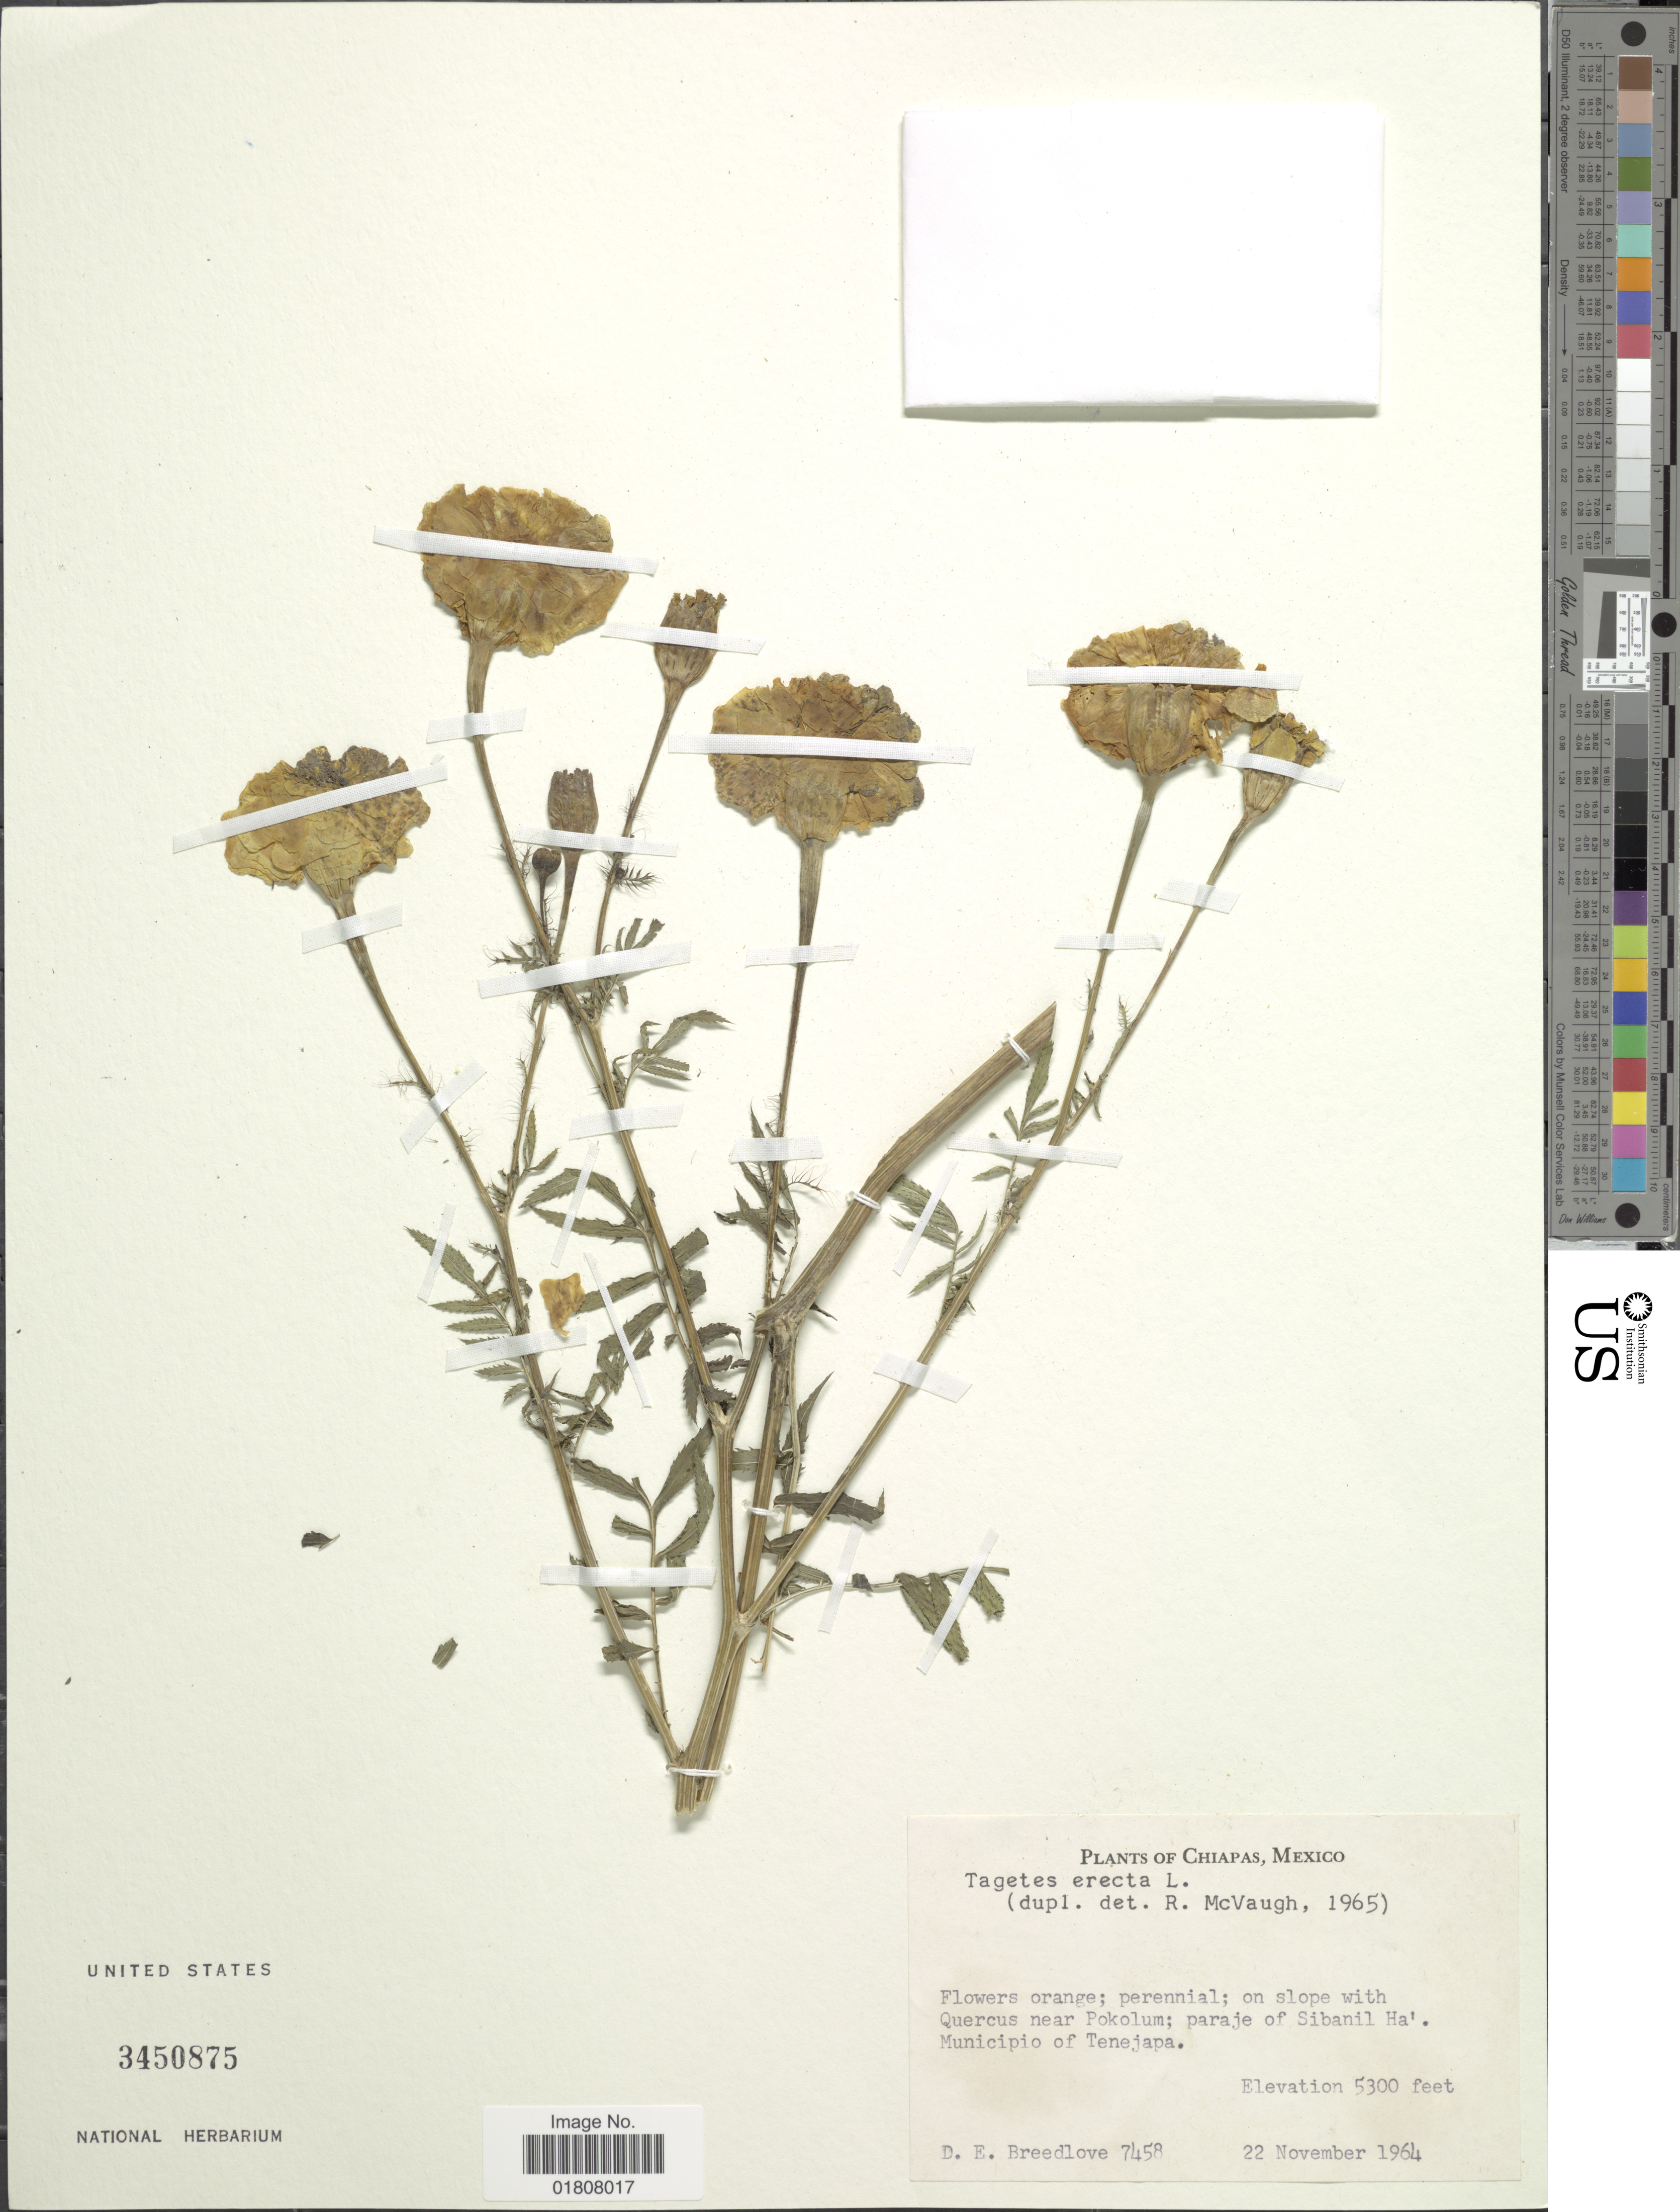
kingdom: Plantae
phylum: Tracheophyta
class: Magnoliopsida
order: Asterales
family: Asteraceae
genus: Tagetes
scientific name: Tagetes erecta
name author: L.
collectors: D. E. Breedlove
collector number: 7458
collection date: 1964-11-22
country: Mexico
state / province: Chiapas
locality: Near Poholum: paraje of Sibanil Ha', Municipio of Tenejapa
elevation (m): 1615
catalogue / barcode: US 3450875